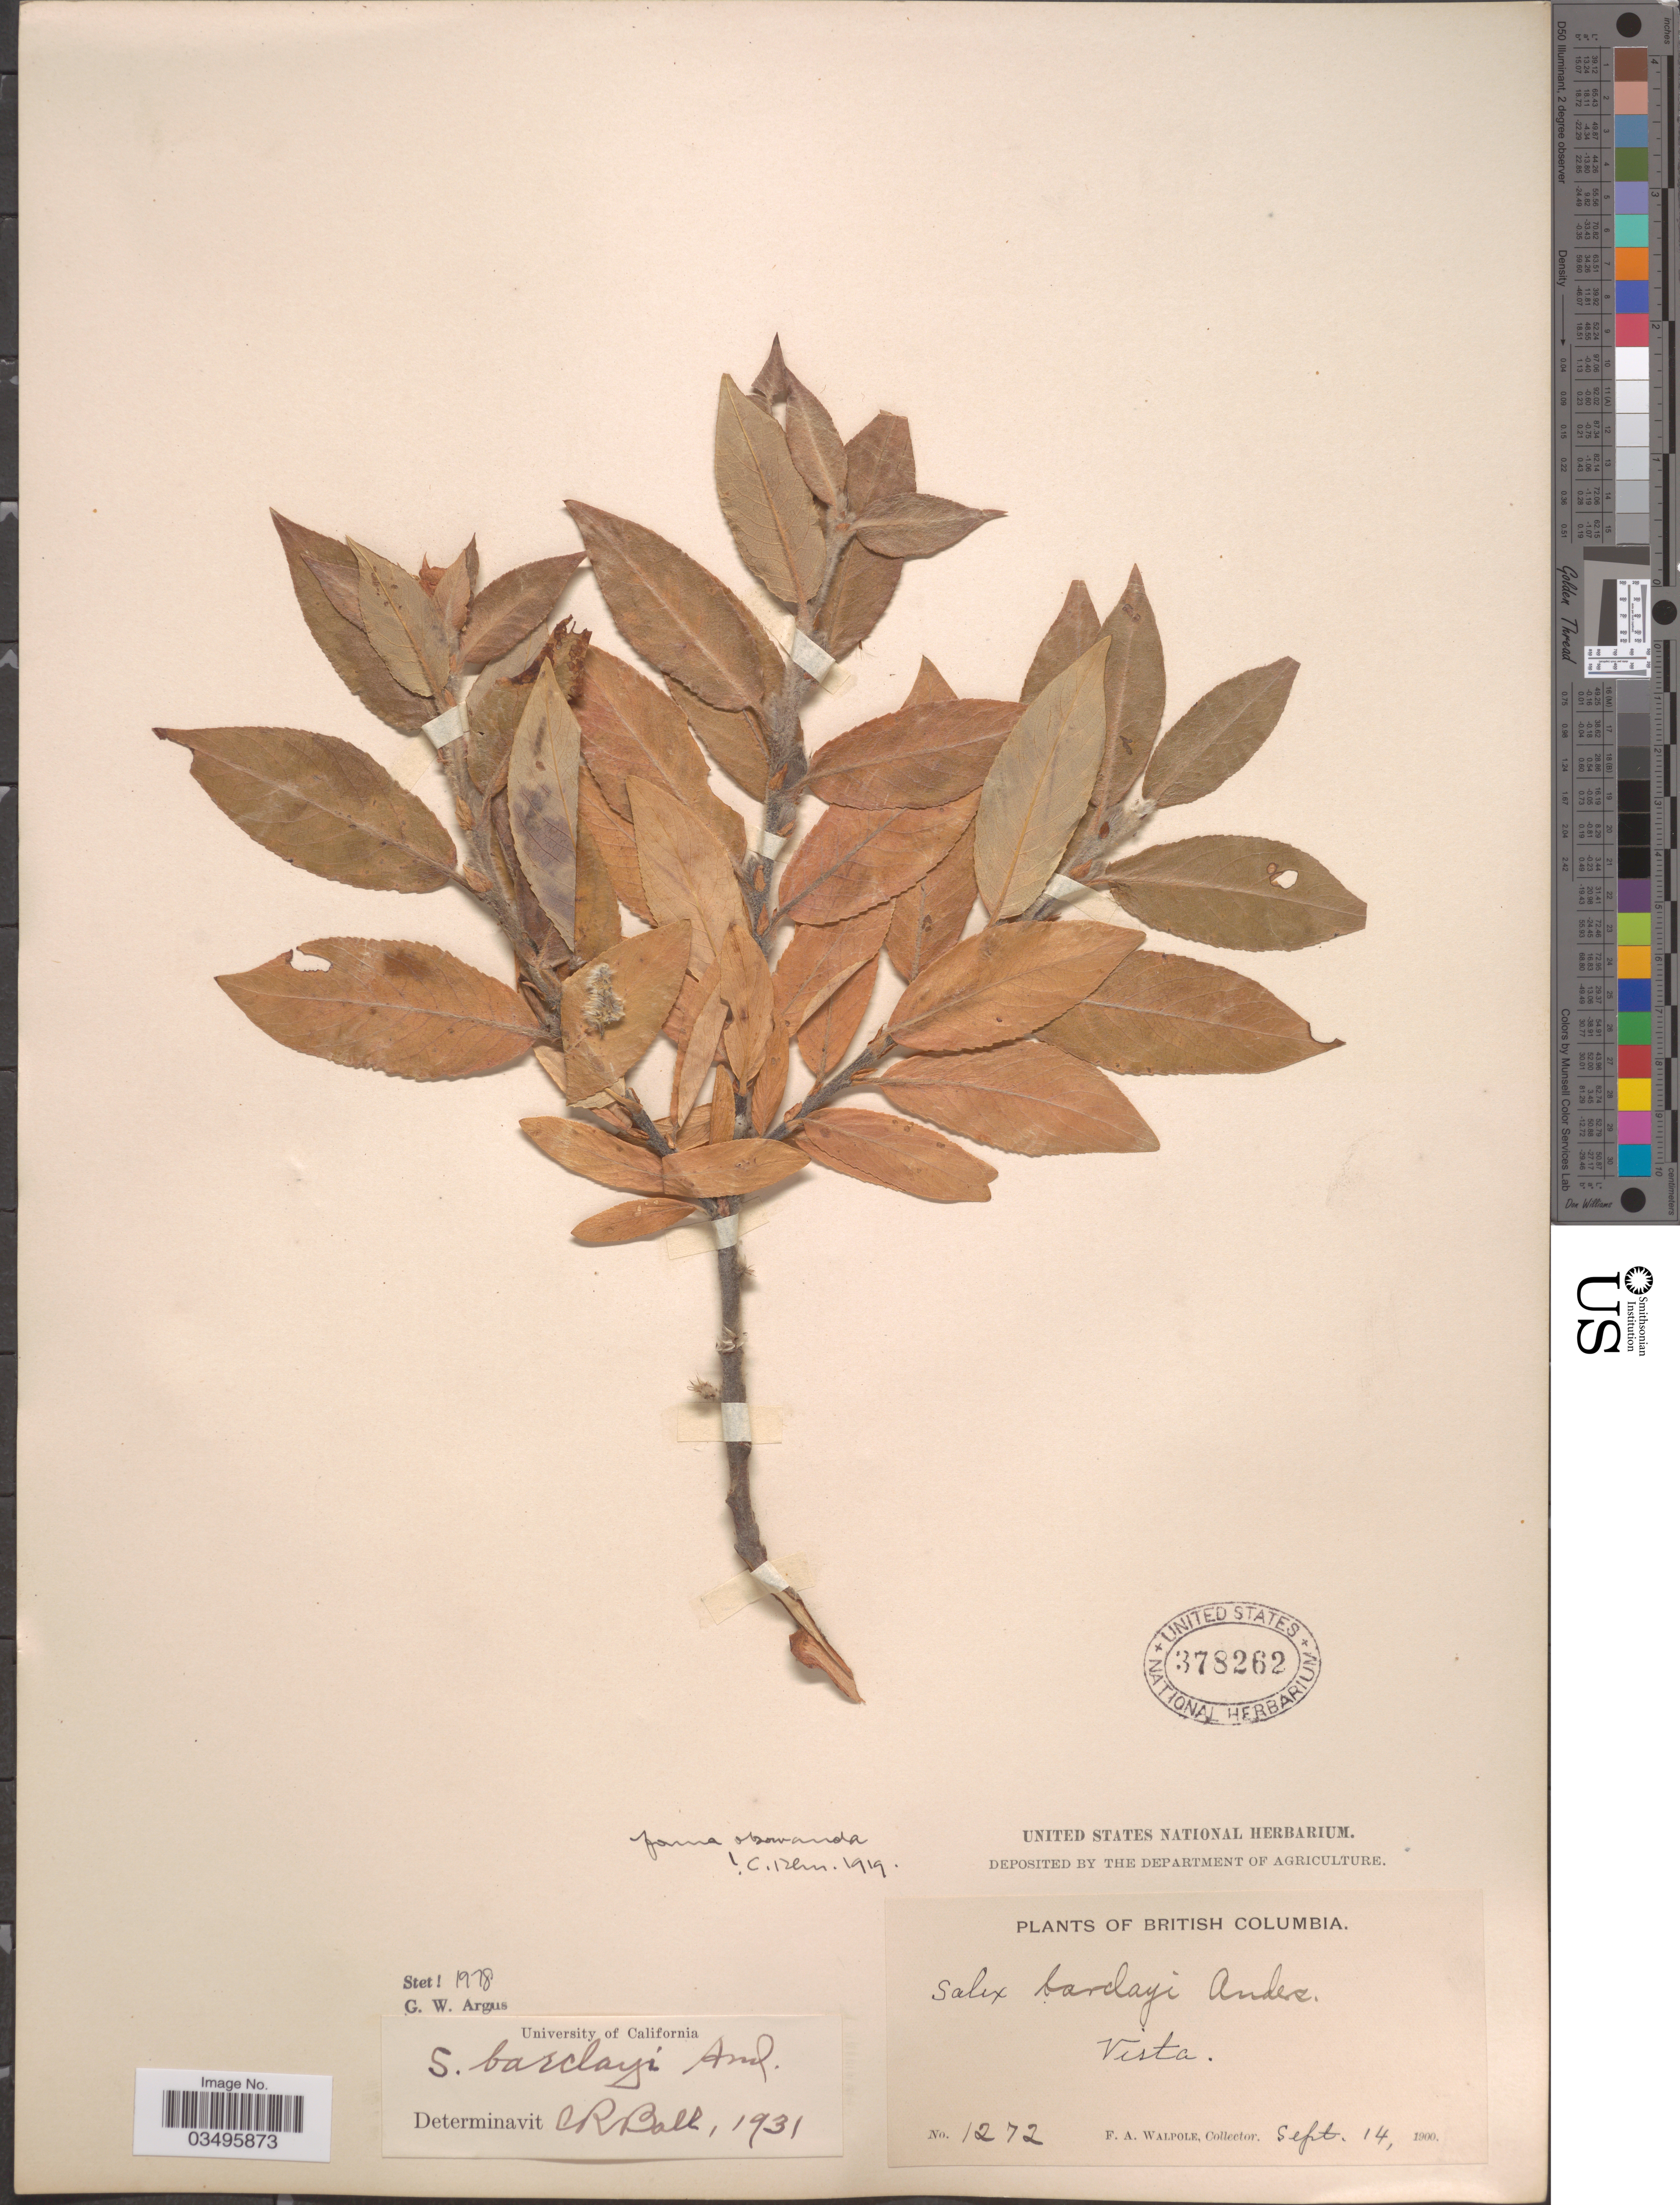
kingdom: Plantae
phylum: Tracheophyta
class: Magnoliopsida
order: Malpighiales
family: Salicaceae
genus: Salix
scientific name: Salix barclayi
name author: Andersson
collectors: F. Walpole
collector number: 1272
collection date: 1900-09-14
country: Canada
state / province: British Columbia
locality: Vista.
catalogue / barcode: US 378262